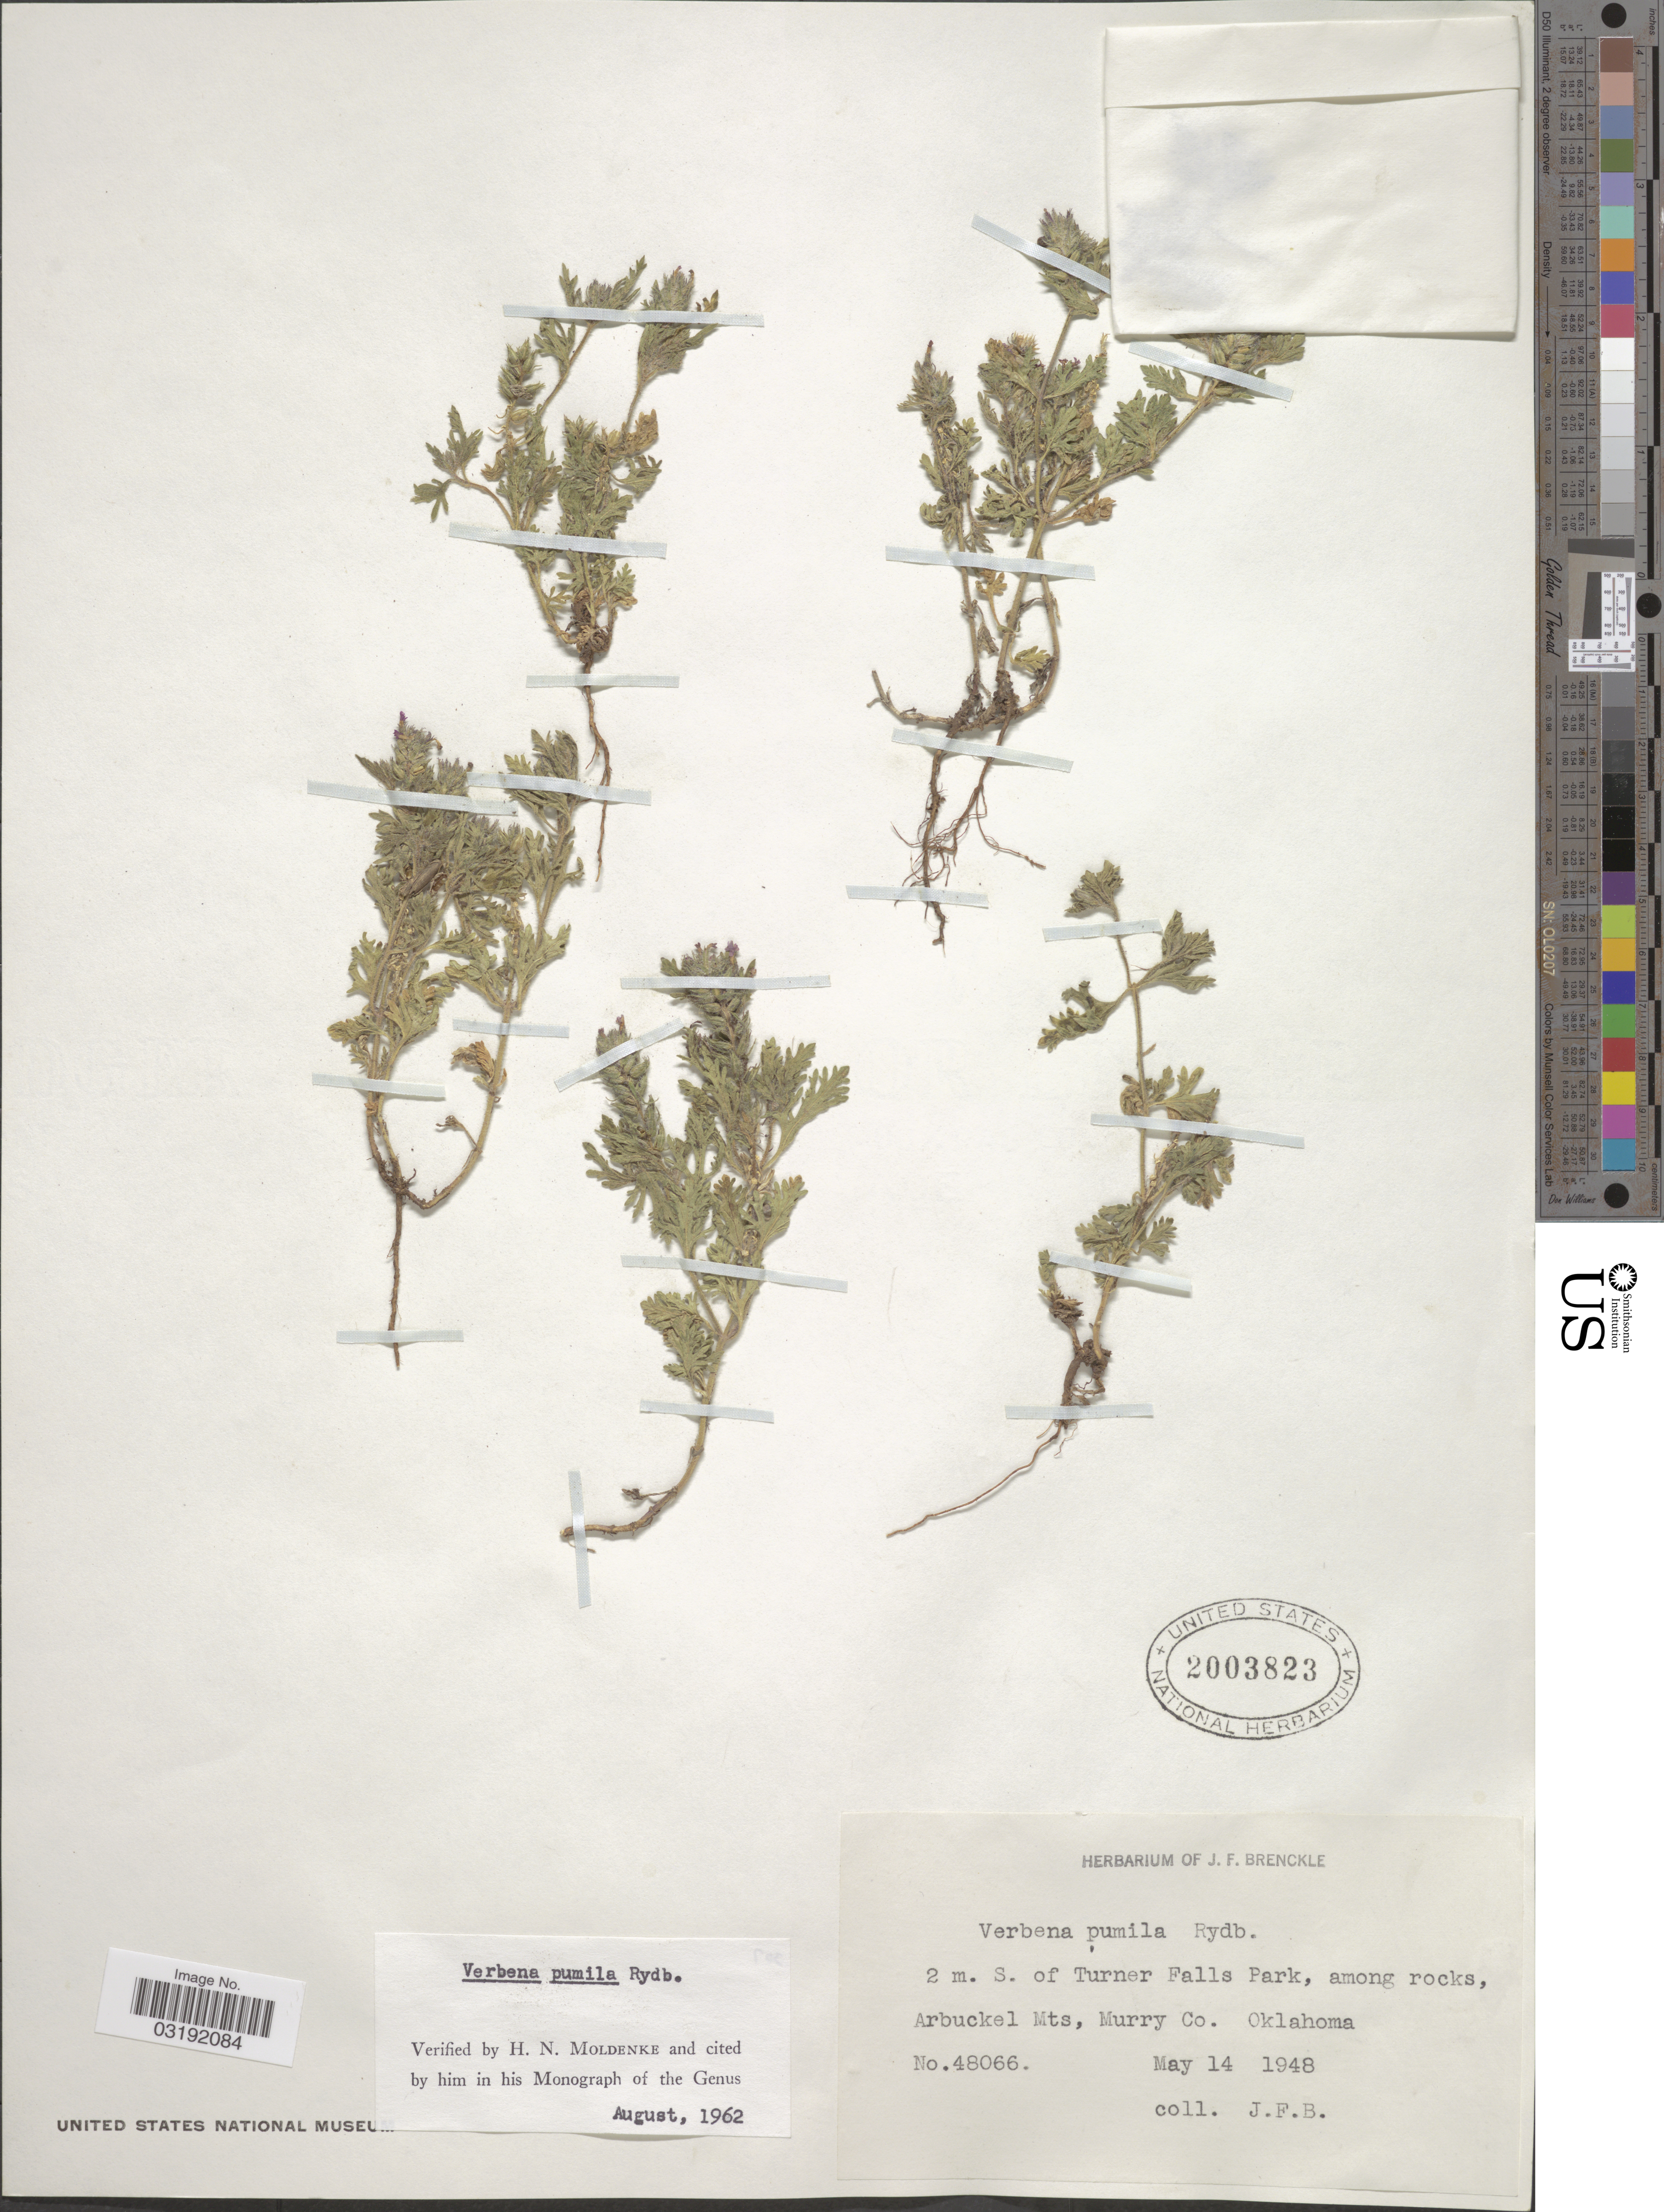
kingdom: Plantae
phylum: Tracheophyta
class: Magnoliopsida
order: Lamiales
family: Verbenaceae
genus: Verbena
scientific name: Verbena pumila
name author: Rydb.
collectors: J. Brenckle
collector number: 48066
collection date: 1948-05-14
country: United States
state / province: Oklahoma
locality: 2 m. S. of Turner Falls Park, among rocks, Arbuckel Mts, Murry Co.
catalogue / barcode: US 2003823